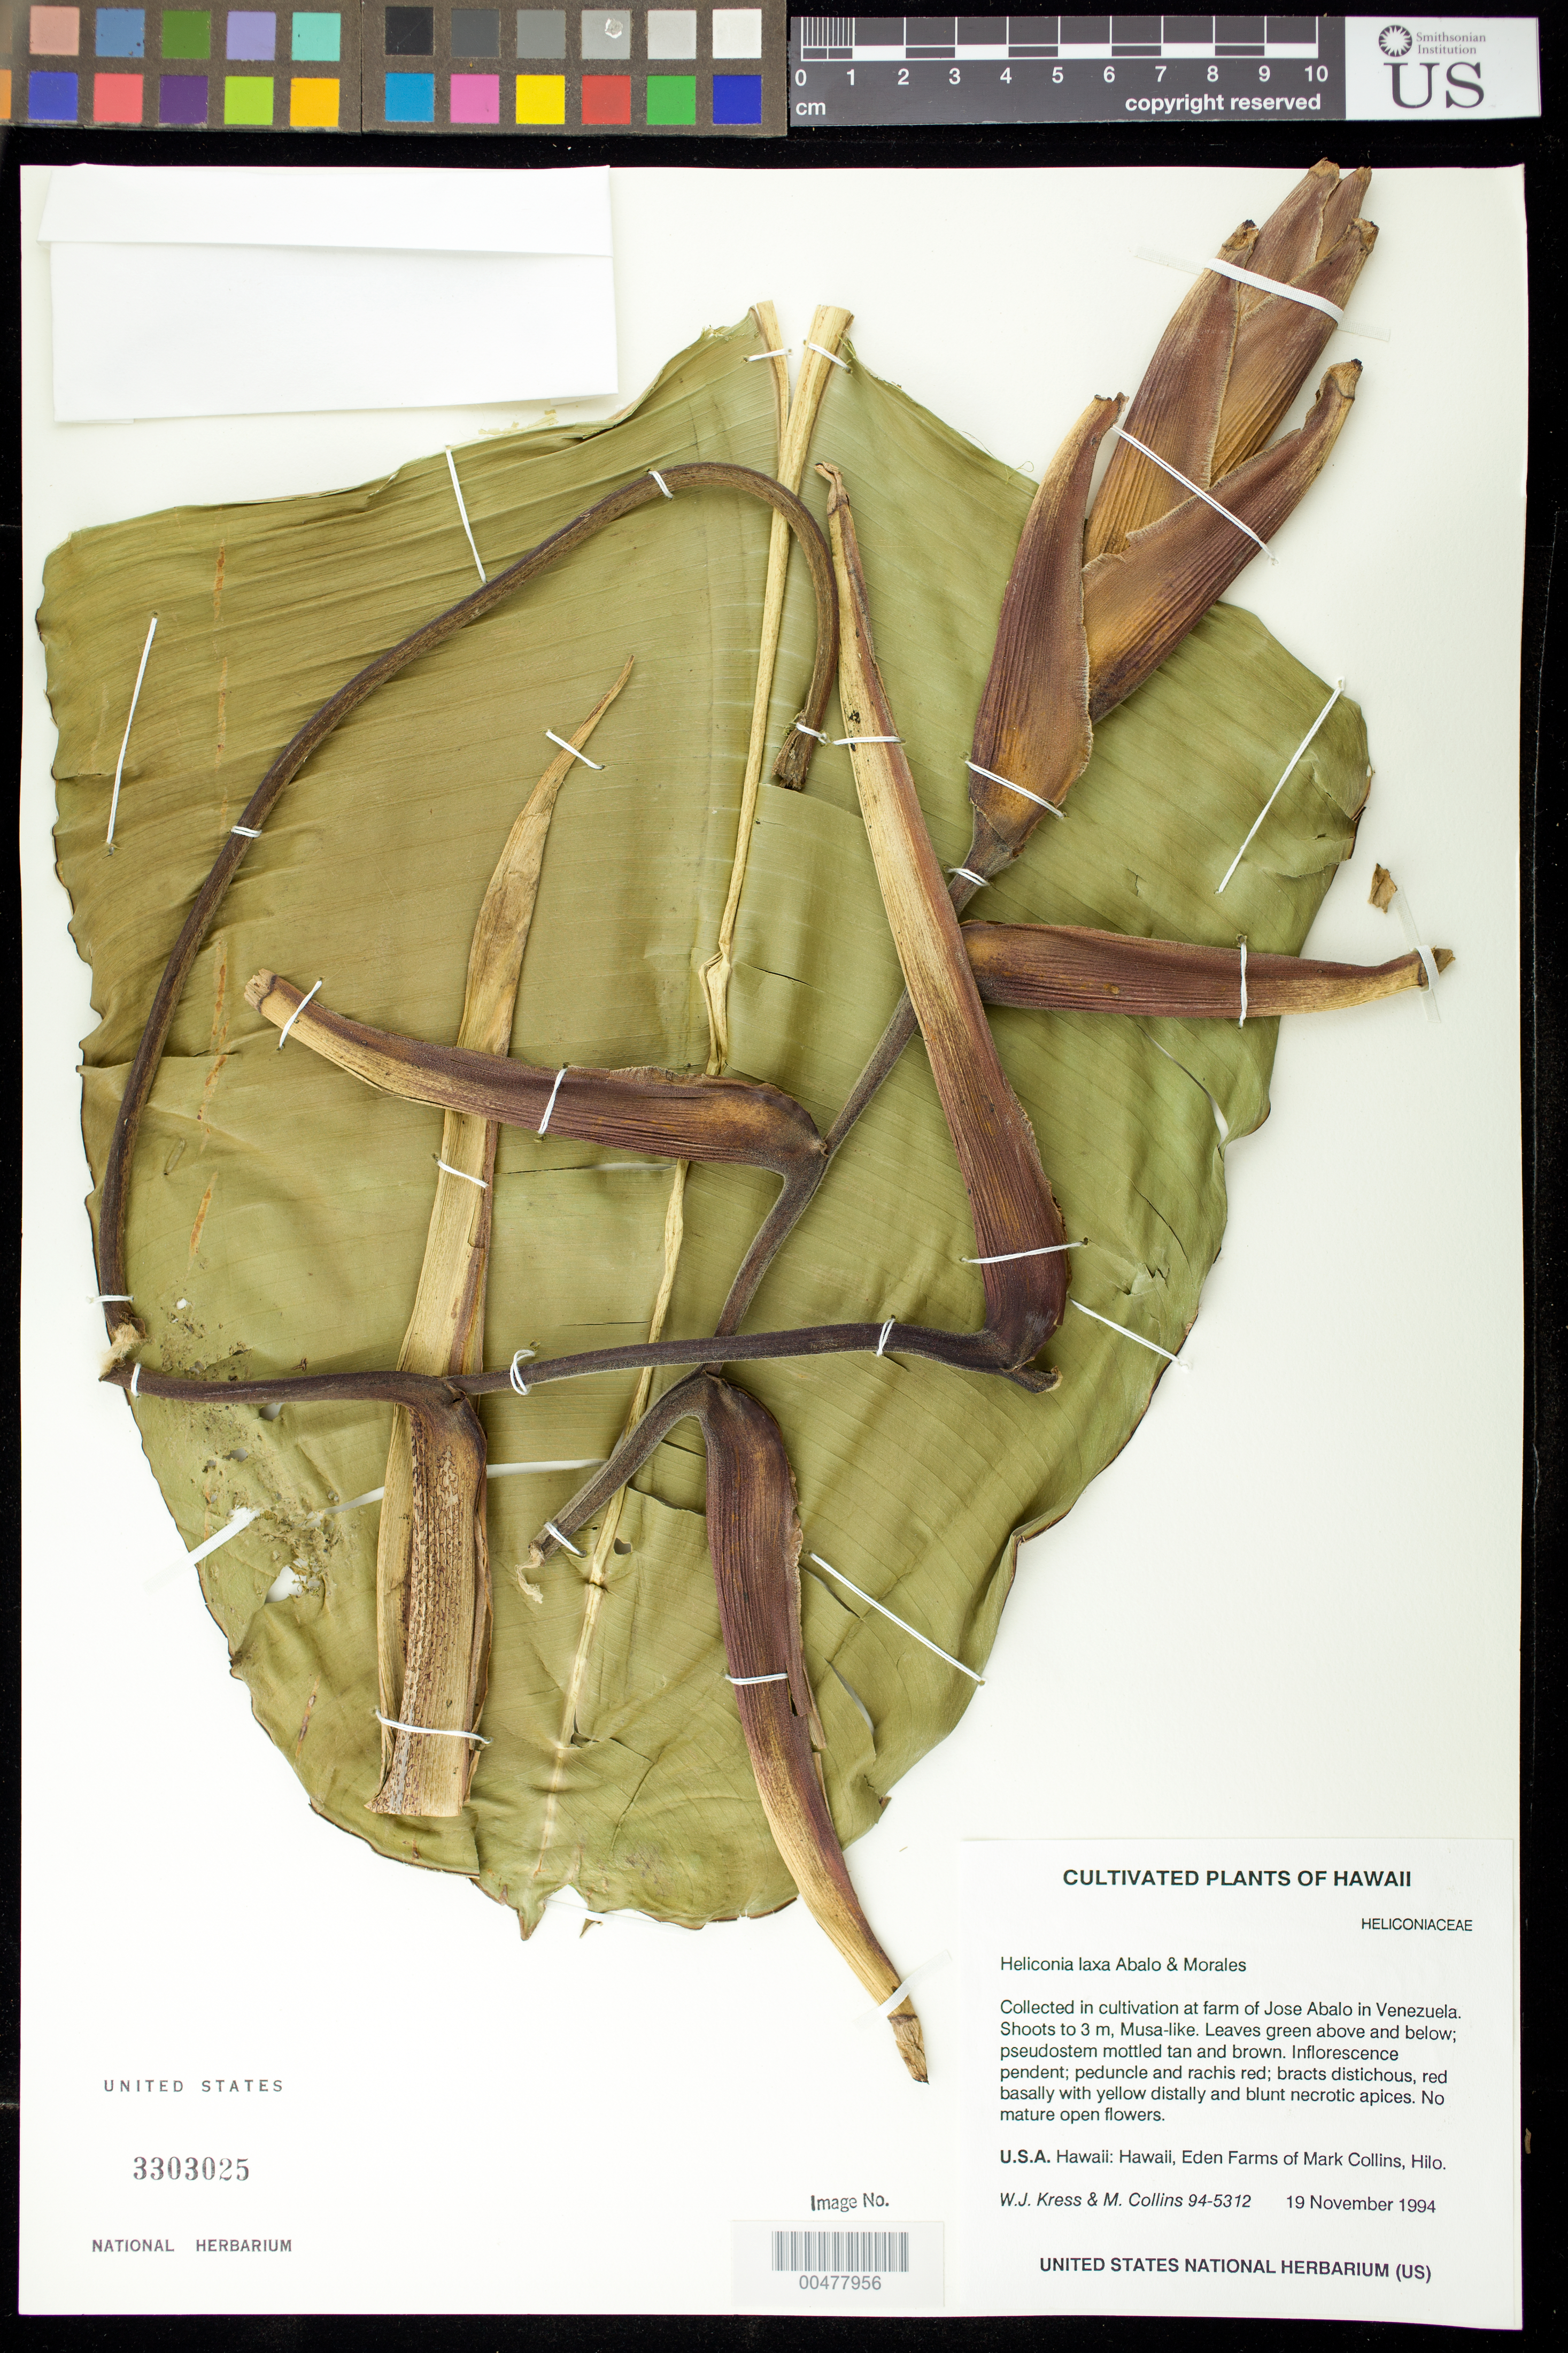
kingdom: Plantae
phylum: Tracheophyta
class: Liliopsida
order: Zingiberales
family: Heliconiaceae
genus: Heliconia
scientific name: Heliconia laxa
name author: Abalo & G. Morales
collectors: W. J. Kress & M. Collins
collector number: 94-5312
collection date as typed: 19 Nov 1994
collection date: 1994-11-19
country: United States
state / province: Hawaii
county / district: Hawaii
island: Hawaii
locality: Eden Farms of Mark Collins, Hilo, originally from Venezuela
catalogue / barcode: US 3303025